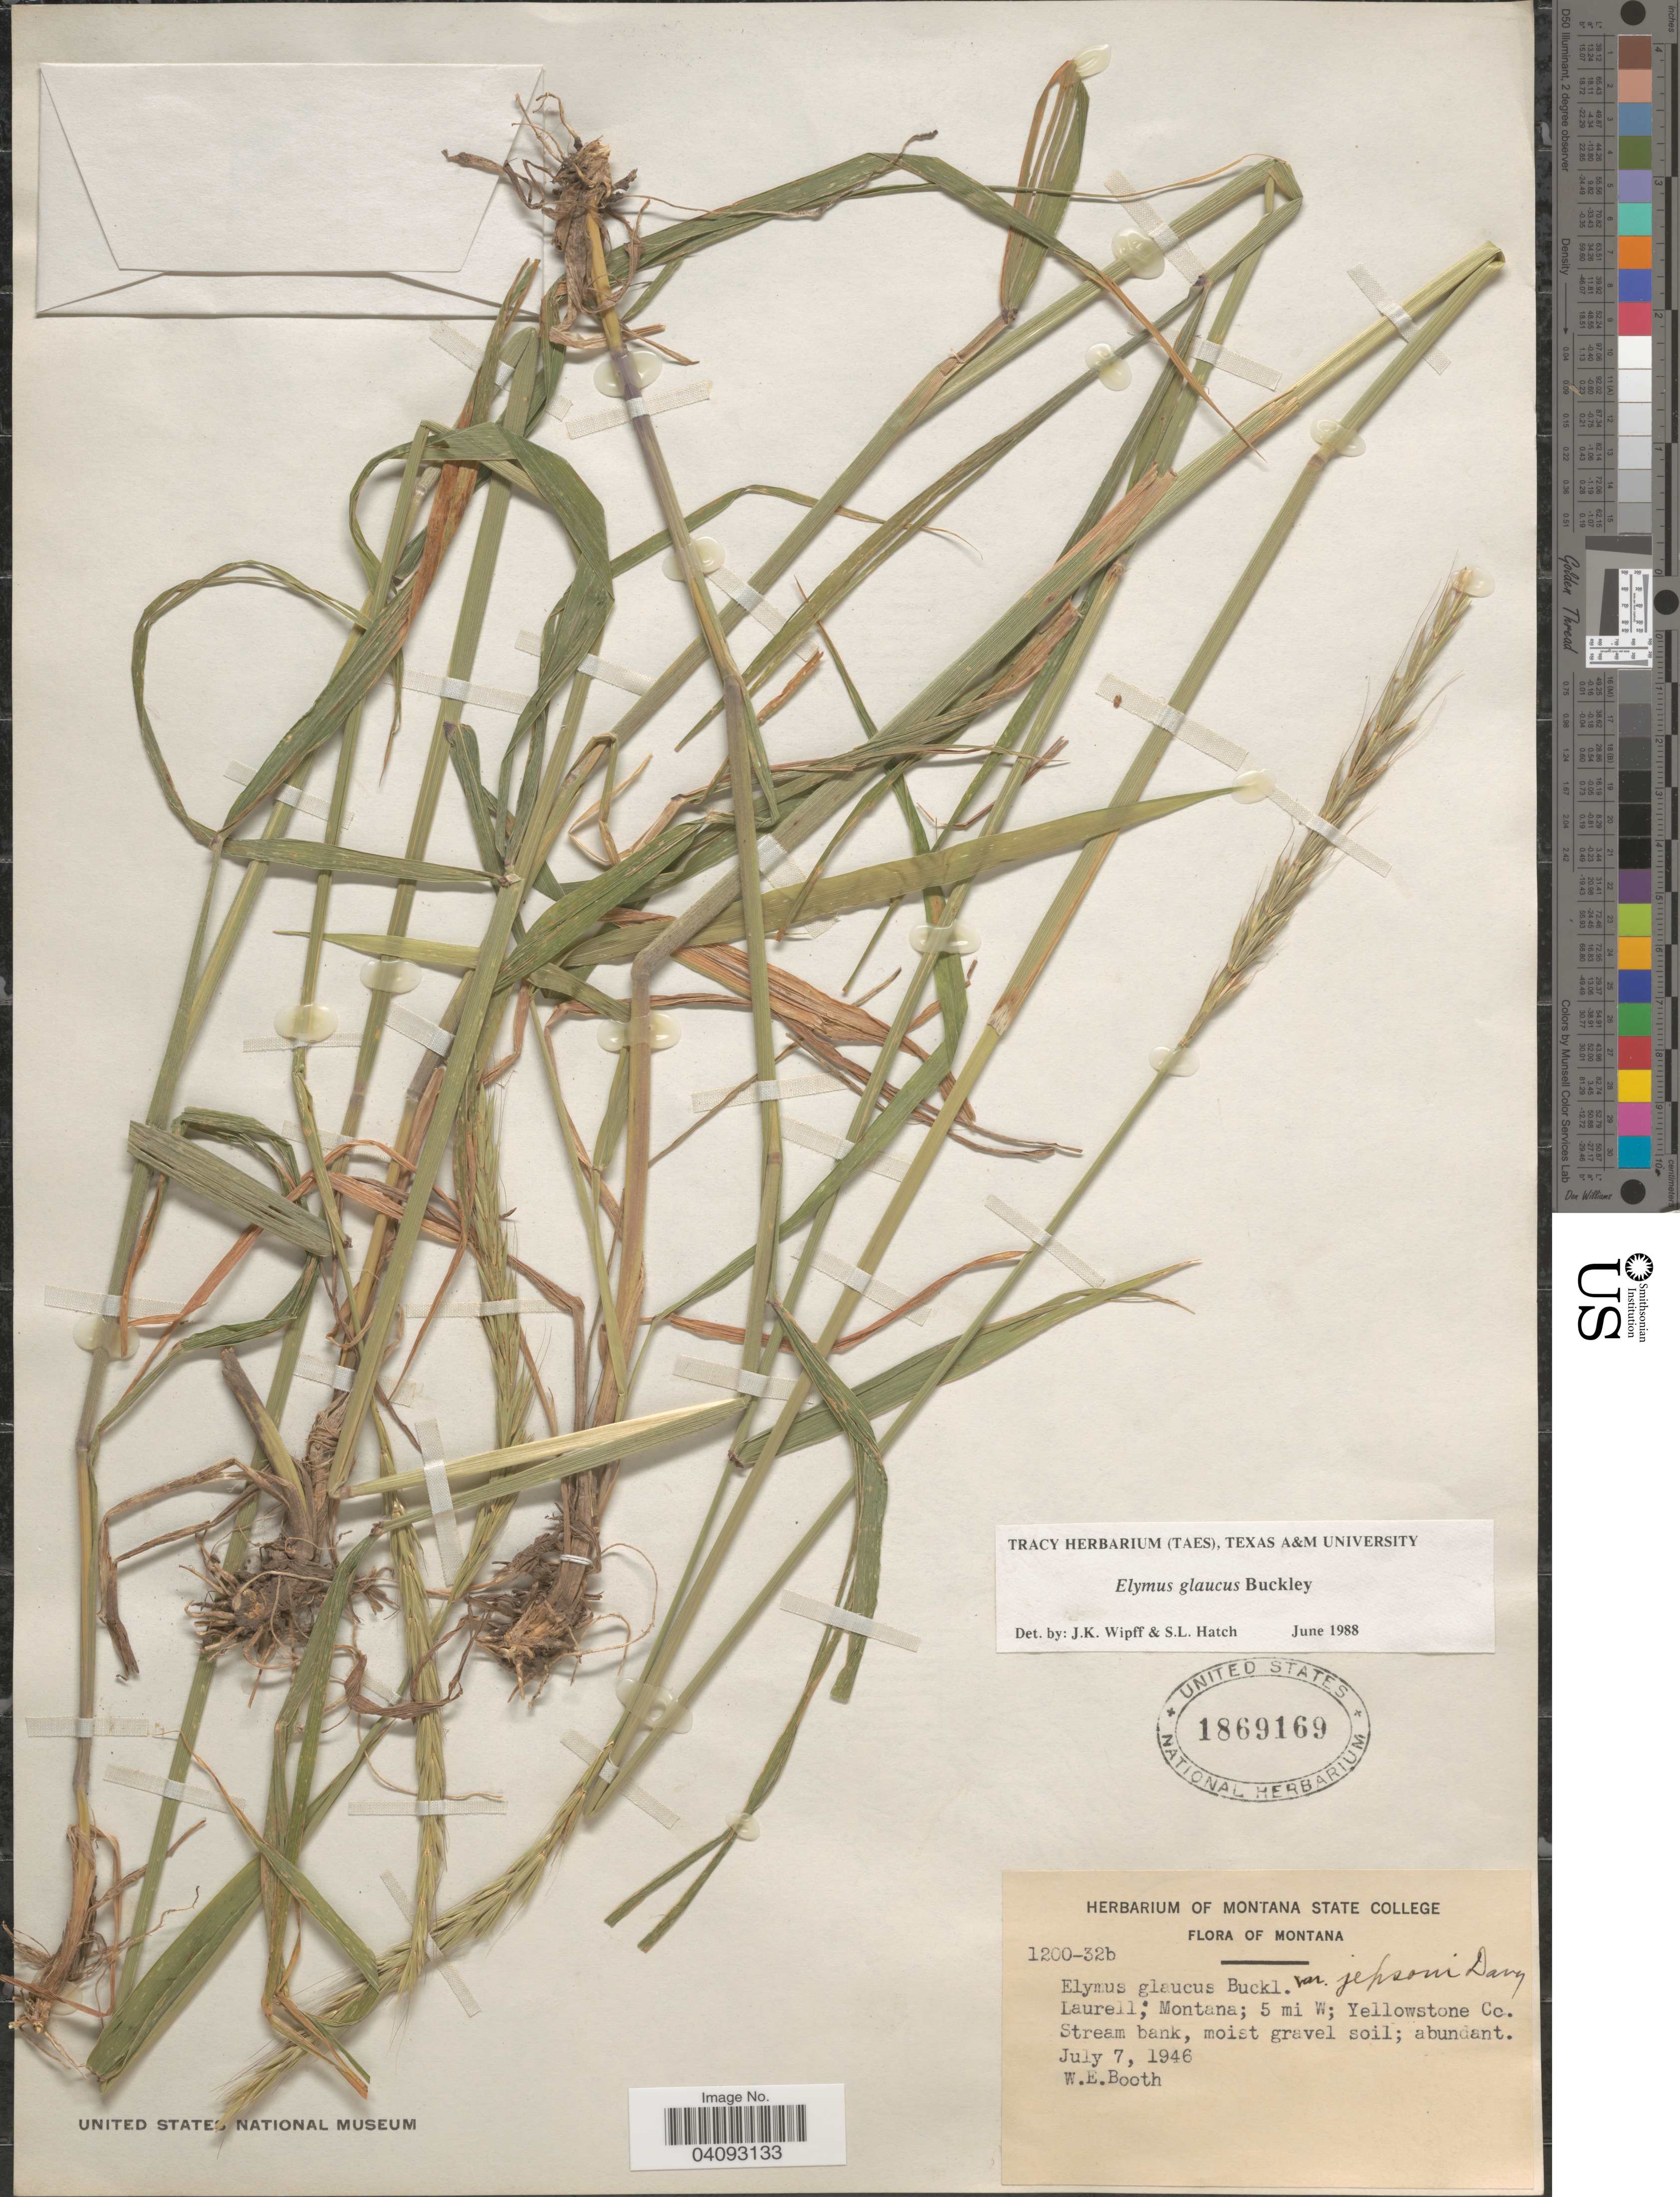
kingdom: Plantae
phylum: Tracheophyta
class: Liliopsida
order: Poales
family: Poaceae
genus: Elymus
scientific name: Elymus glaucus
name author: Buckley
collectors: W. Booth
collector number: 1200-32b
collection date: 1946-07-07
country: United States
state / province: Montana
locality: Laurell; 5 mi W; Yellowstone Co. Stream bank, moist gravel soil; abundant.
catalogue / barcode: US 1869169